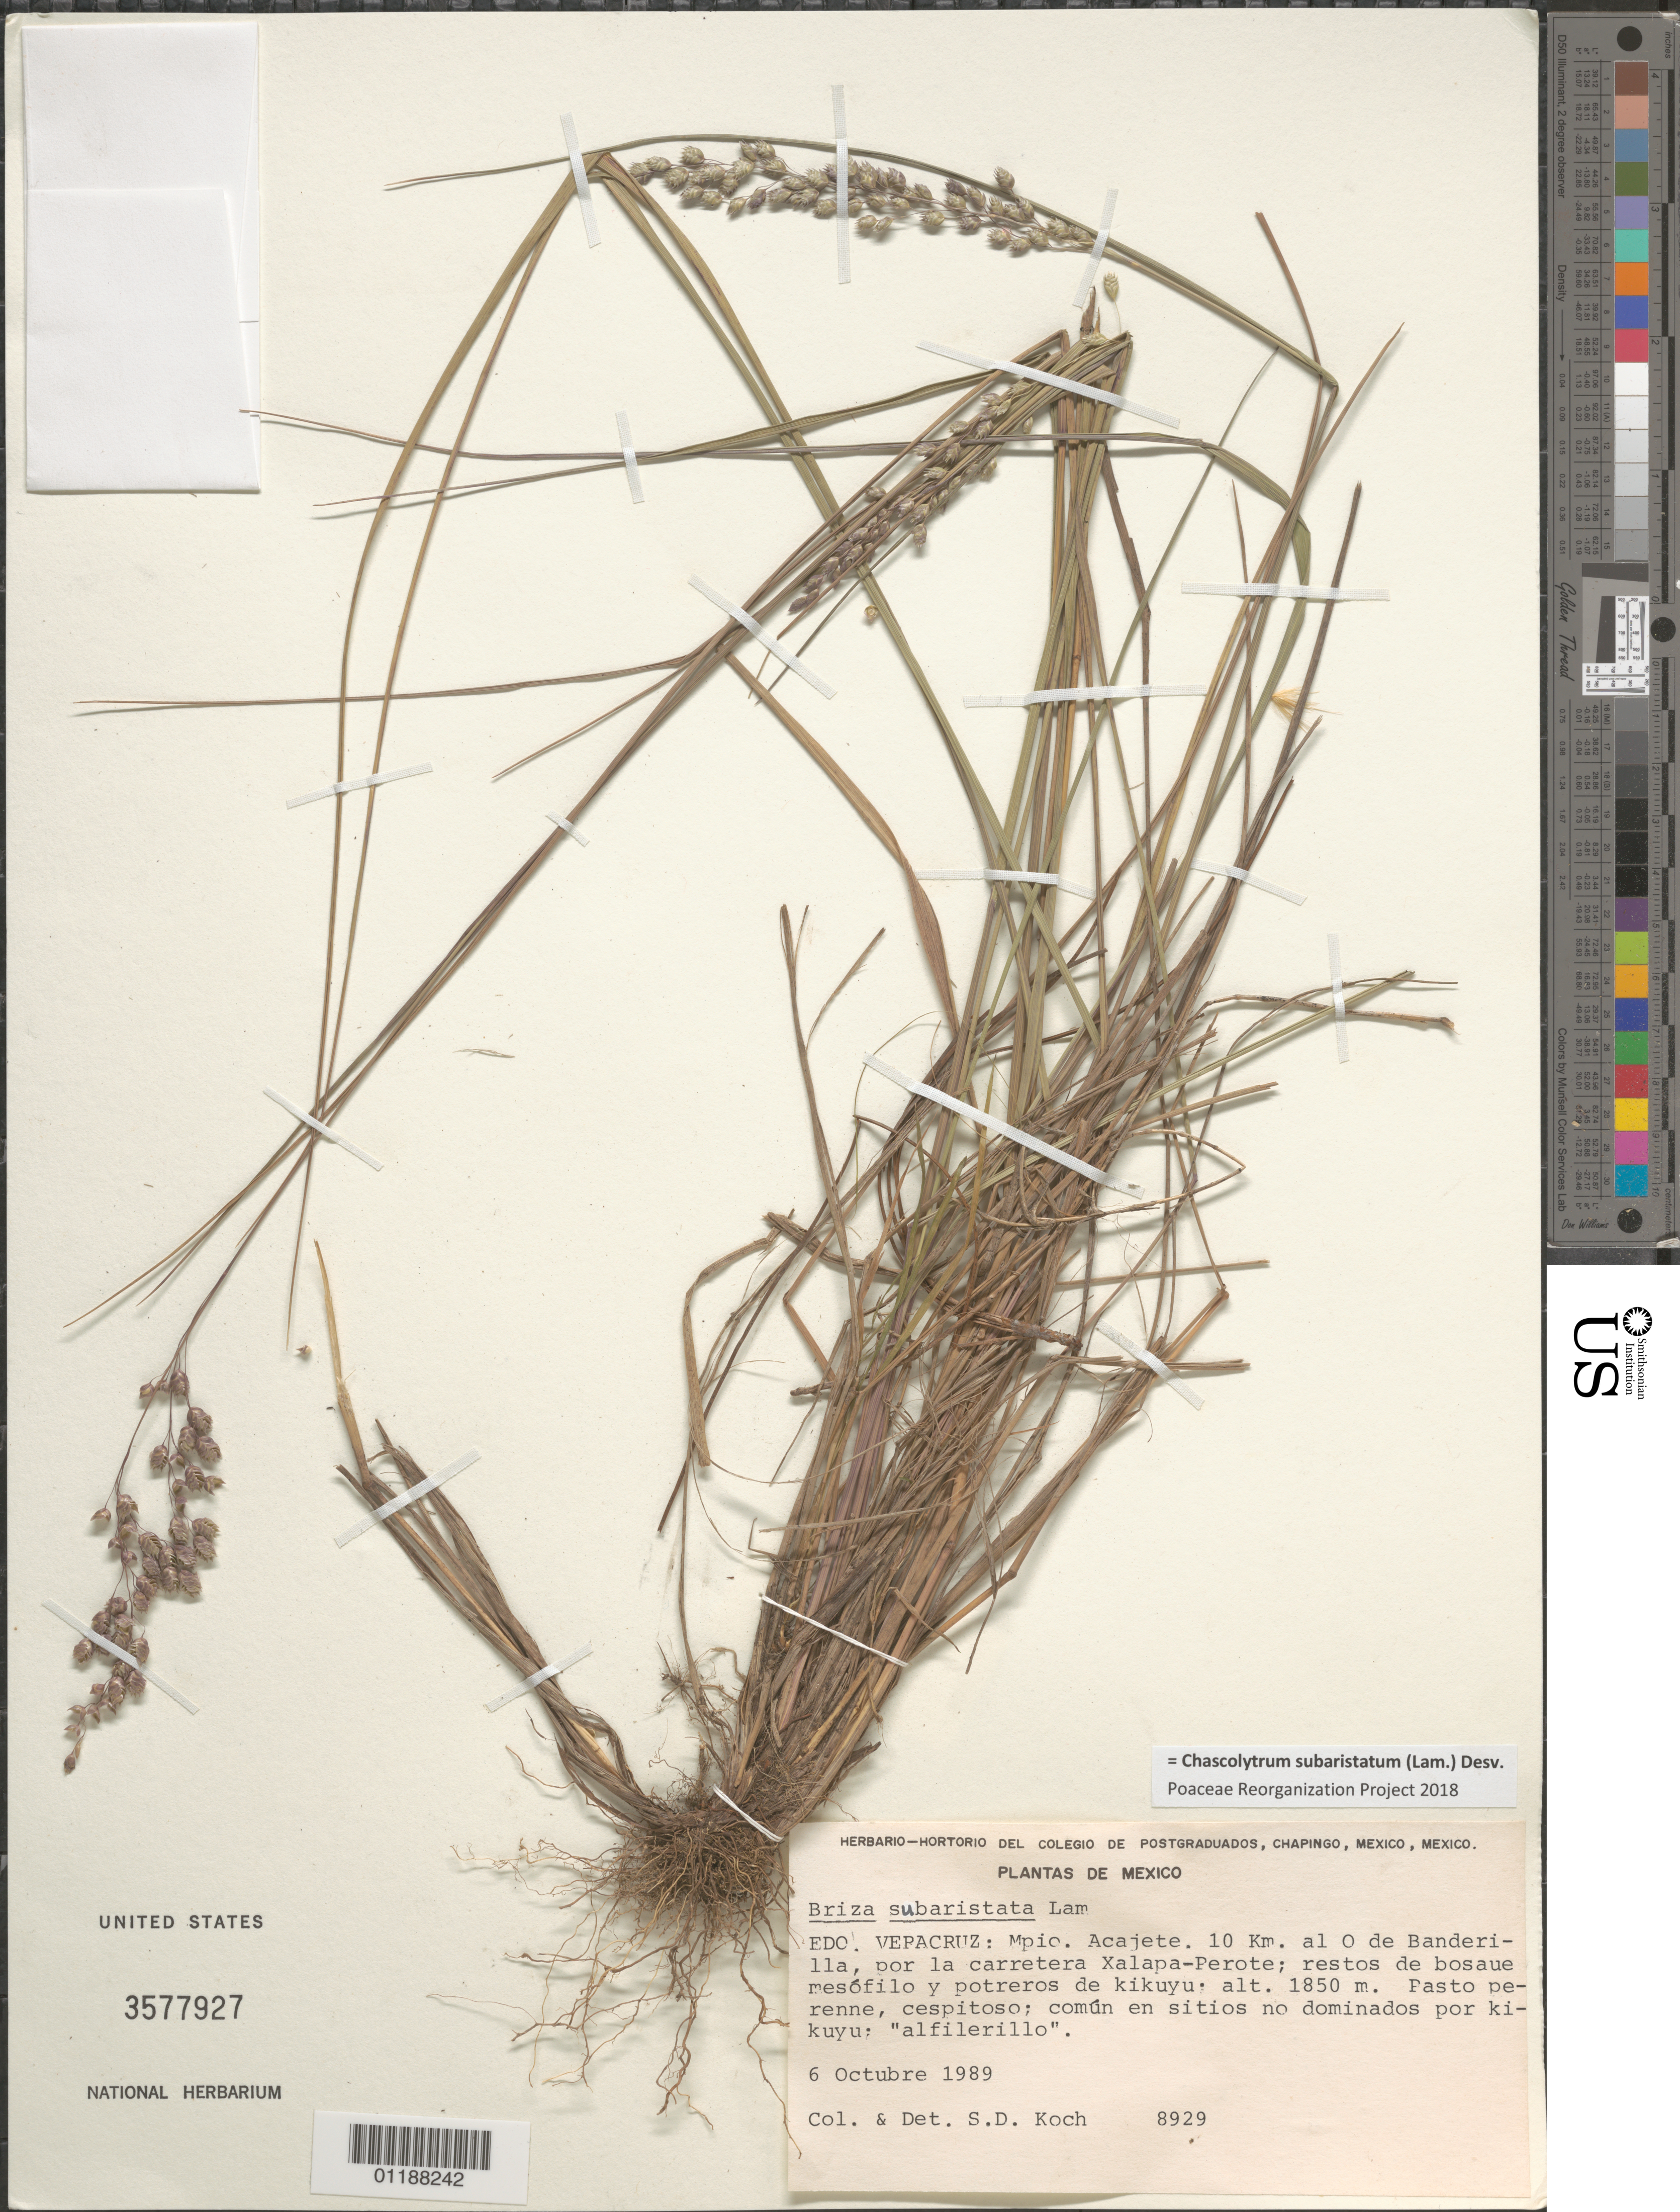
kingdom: Plantae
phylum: Tracheophyta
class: Liliopsida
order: Poales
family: Poaceae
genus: Chascolytrum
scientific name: Chascolytrum subaristatum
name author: (Lam.) Desv.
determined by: Poaceae Reorganization Project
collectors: S. D. Koch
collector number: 8929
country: Mexico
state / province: Veracruz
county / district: Banderilla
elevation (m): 1850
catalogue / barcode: US 3577927